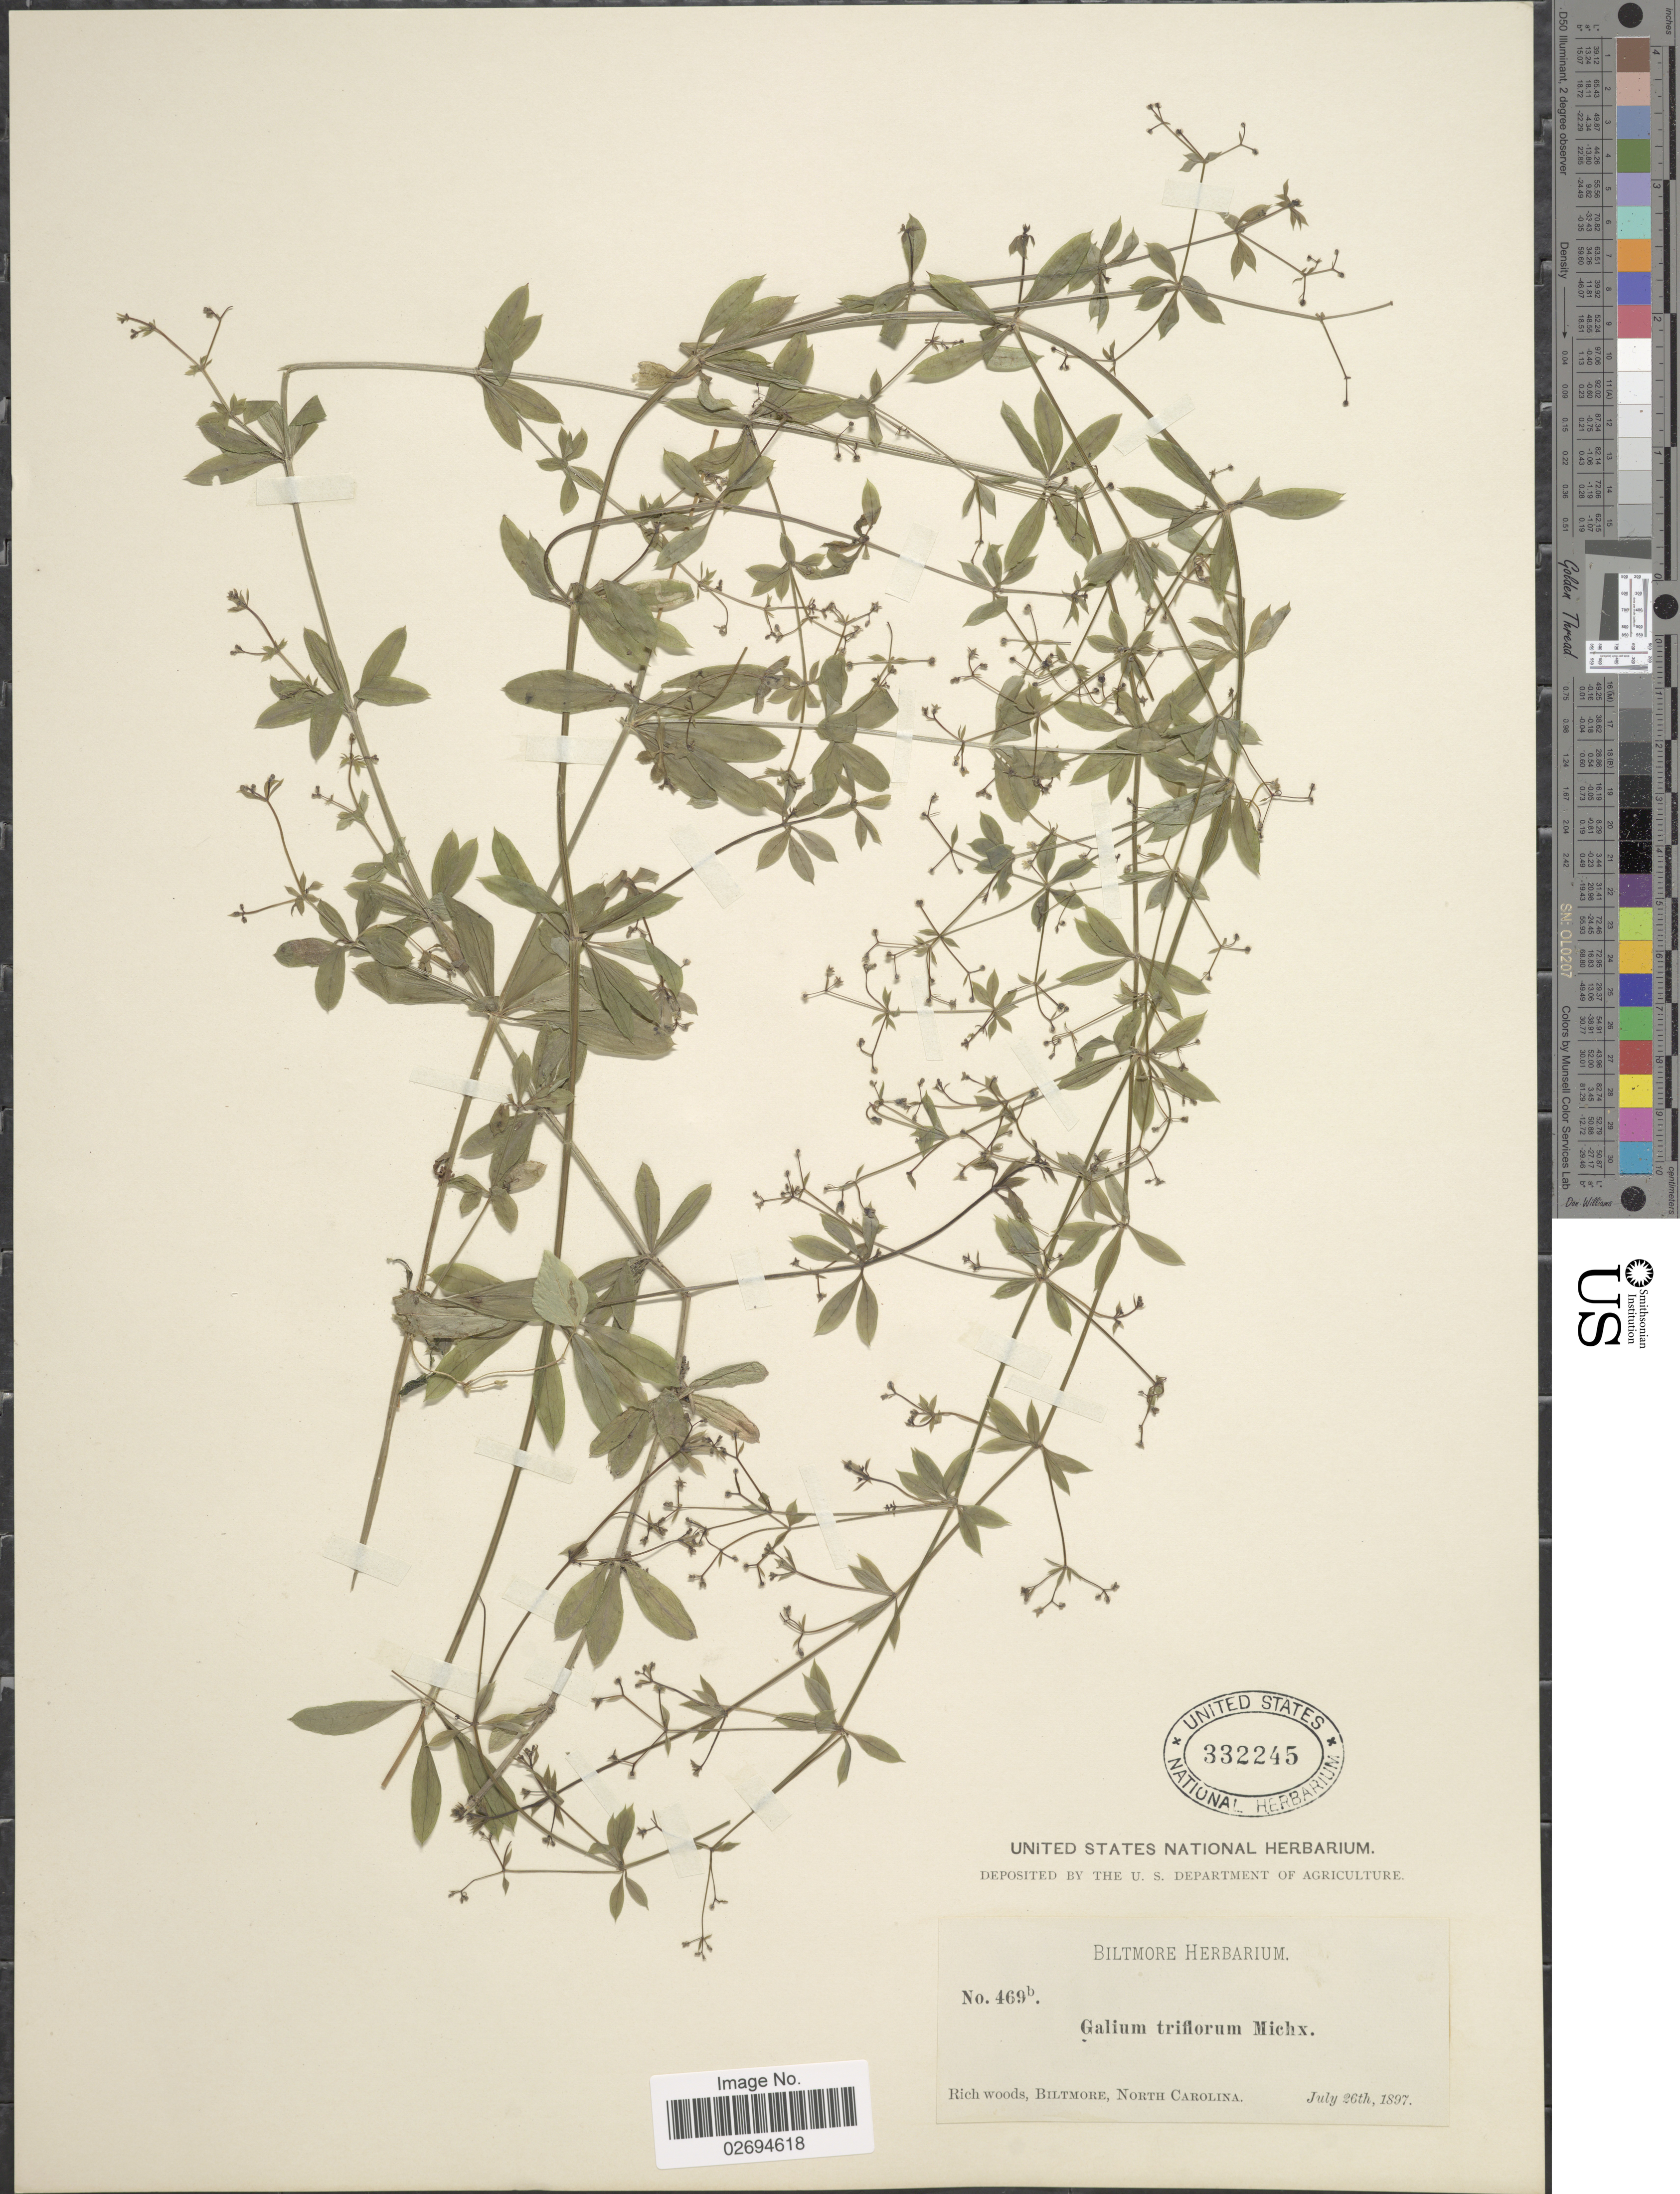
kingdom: Plantae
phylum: Tracheophyta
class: Magnoliopsida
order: Gentianales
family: Rubiaceae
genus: Galium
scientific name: Galium triflorum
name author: Michx.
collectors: ex herb. Biltmore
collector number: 469b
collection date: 1897-07-26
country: United States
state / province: North Carolina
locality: Biltmore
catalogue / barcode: US 332245